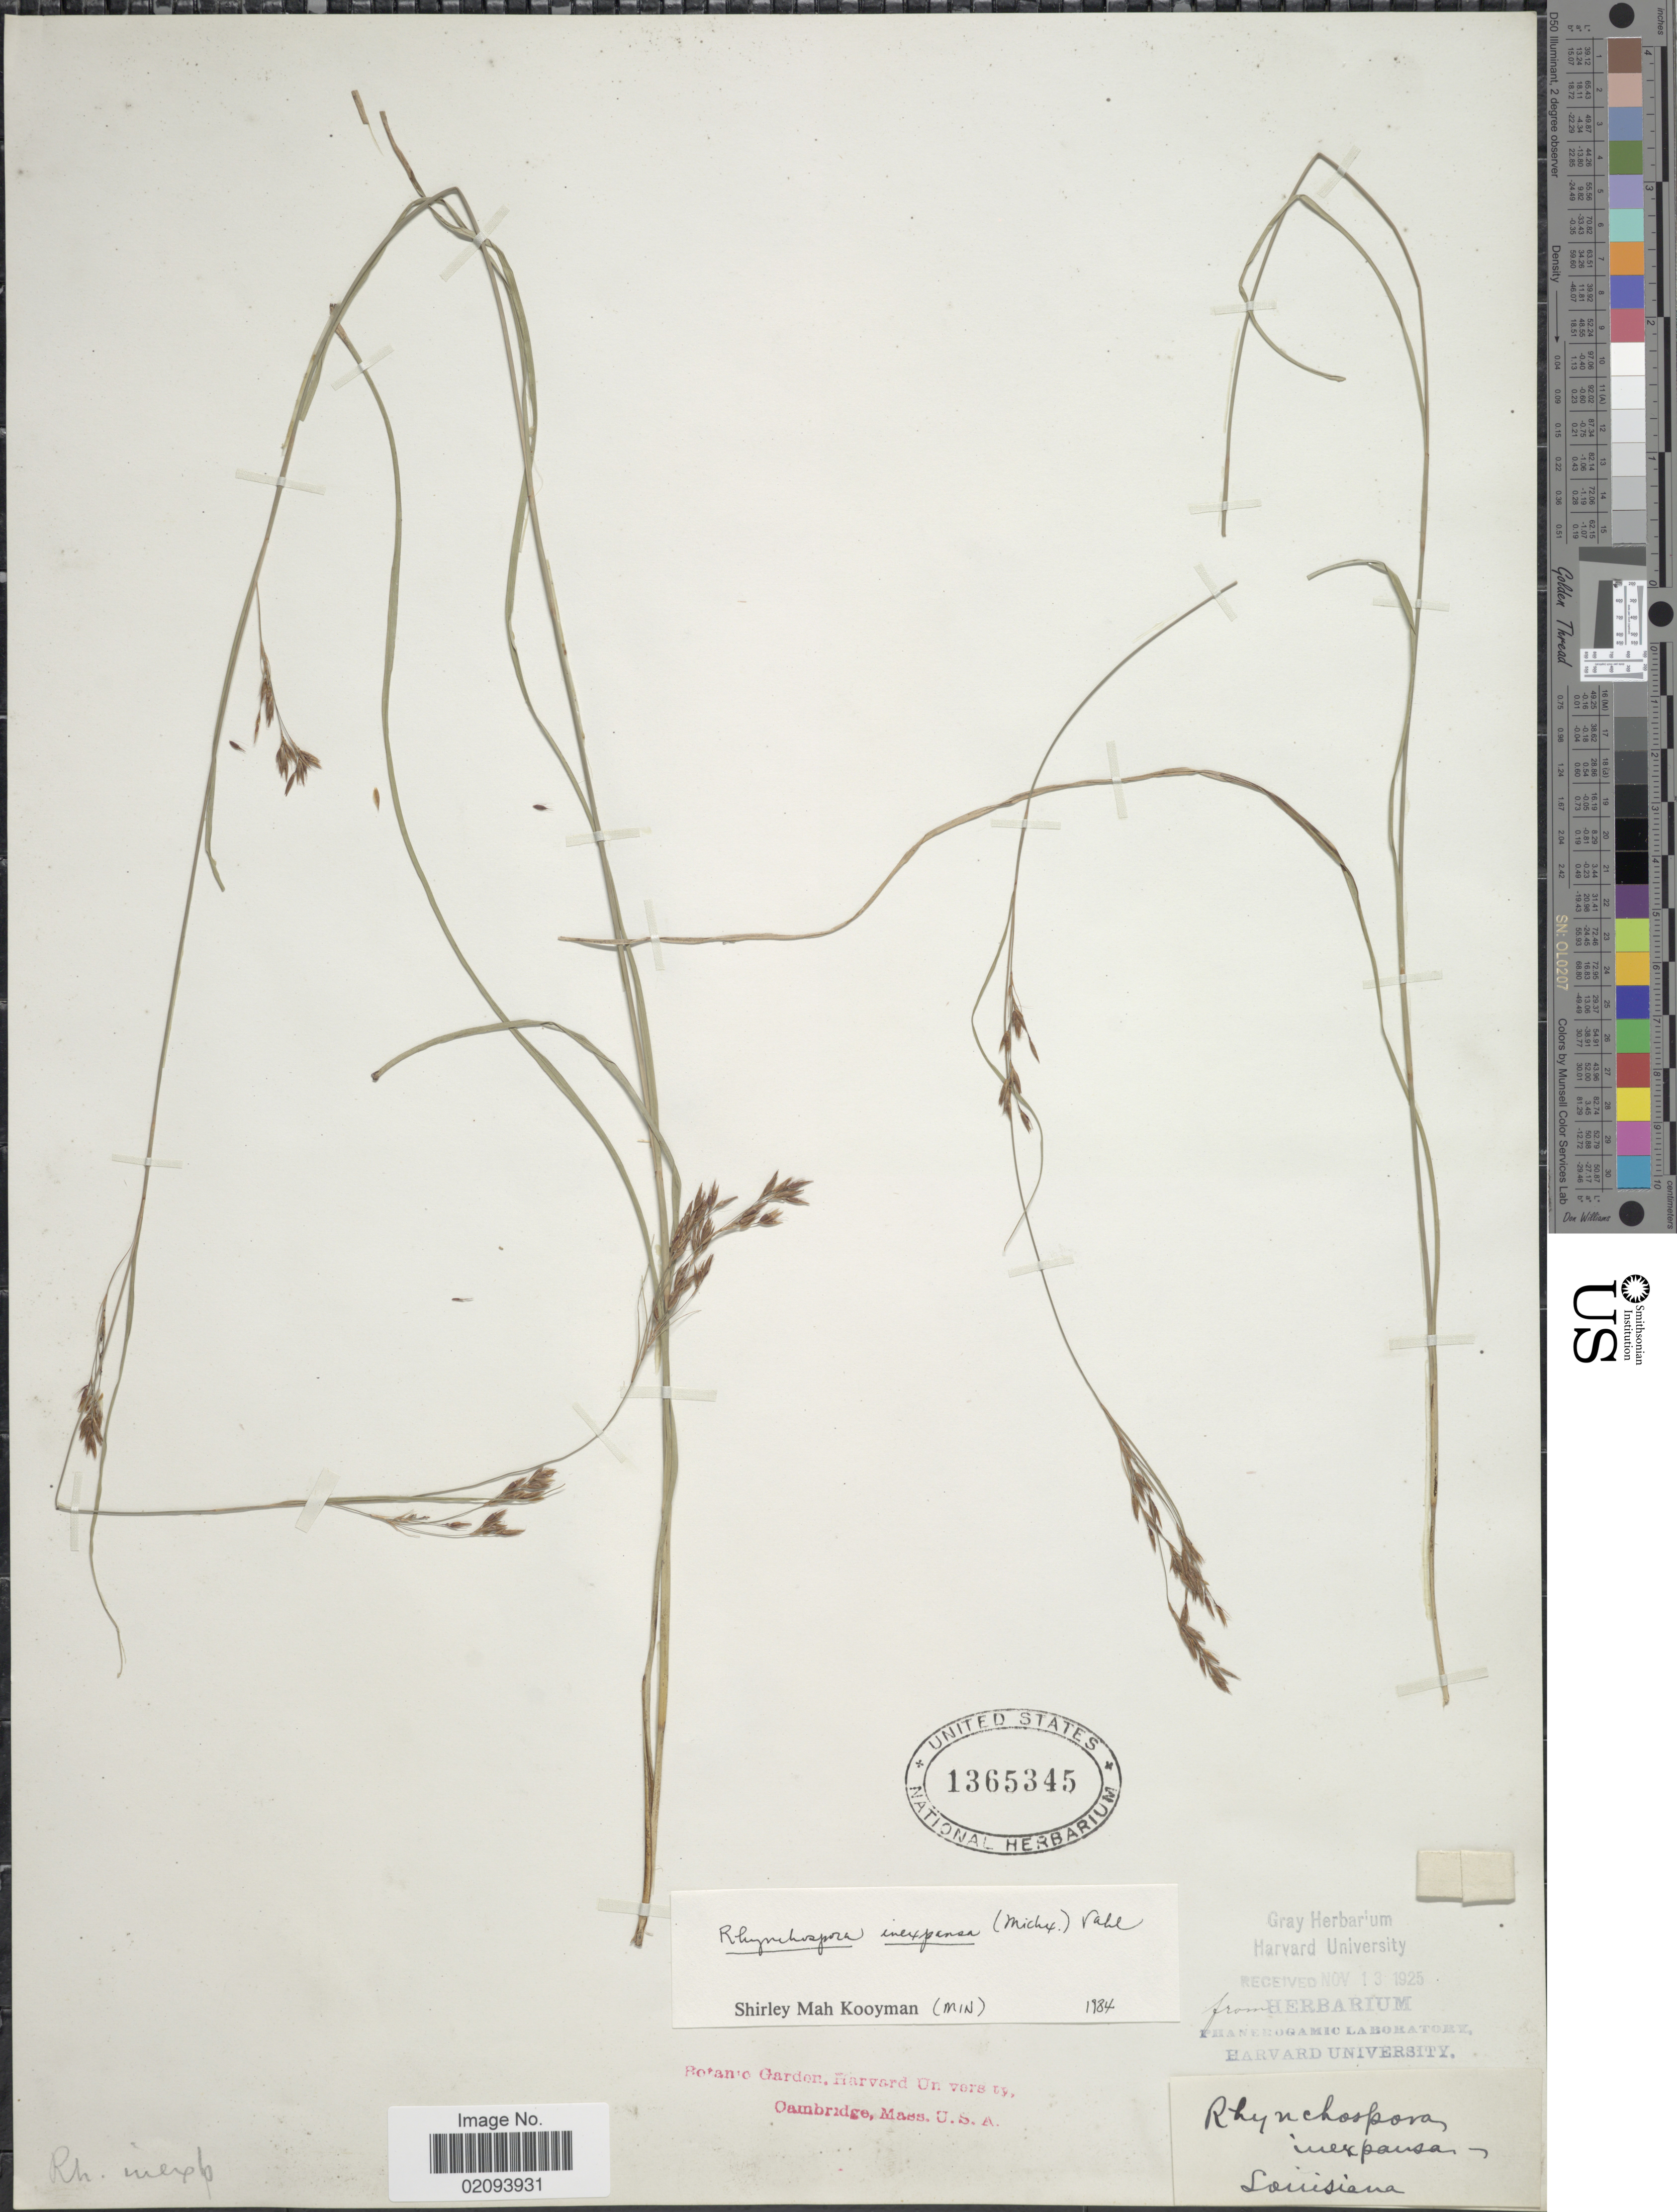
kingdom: Plantae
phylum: Tracheophyta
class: Liliopsida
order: Poales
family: Cyperaceae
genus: Rhynchospora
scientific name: Rhynchospora inexpansa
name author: (Michx.) Vahl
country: United States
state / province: Louisiana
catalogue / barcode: US 1365345